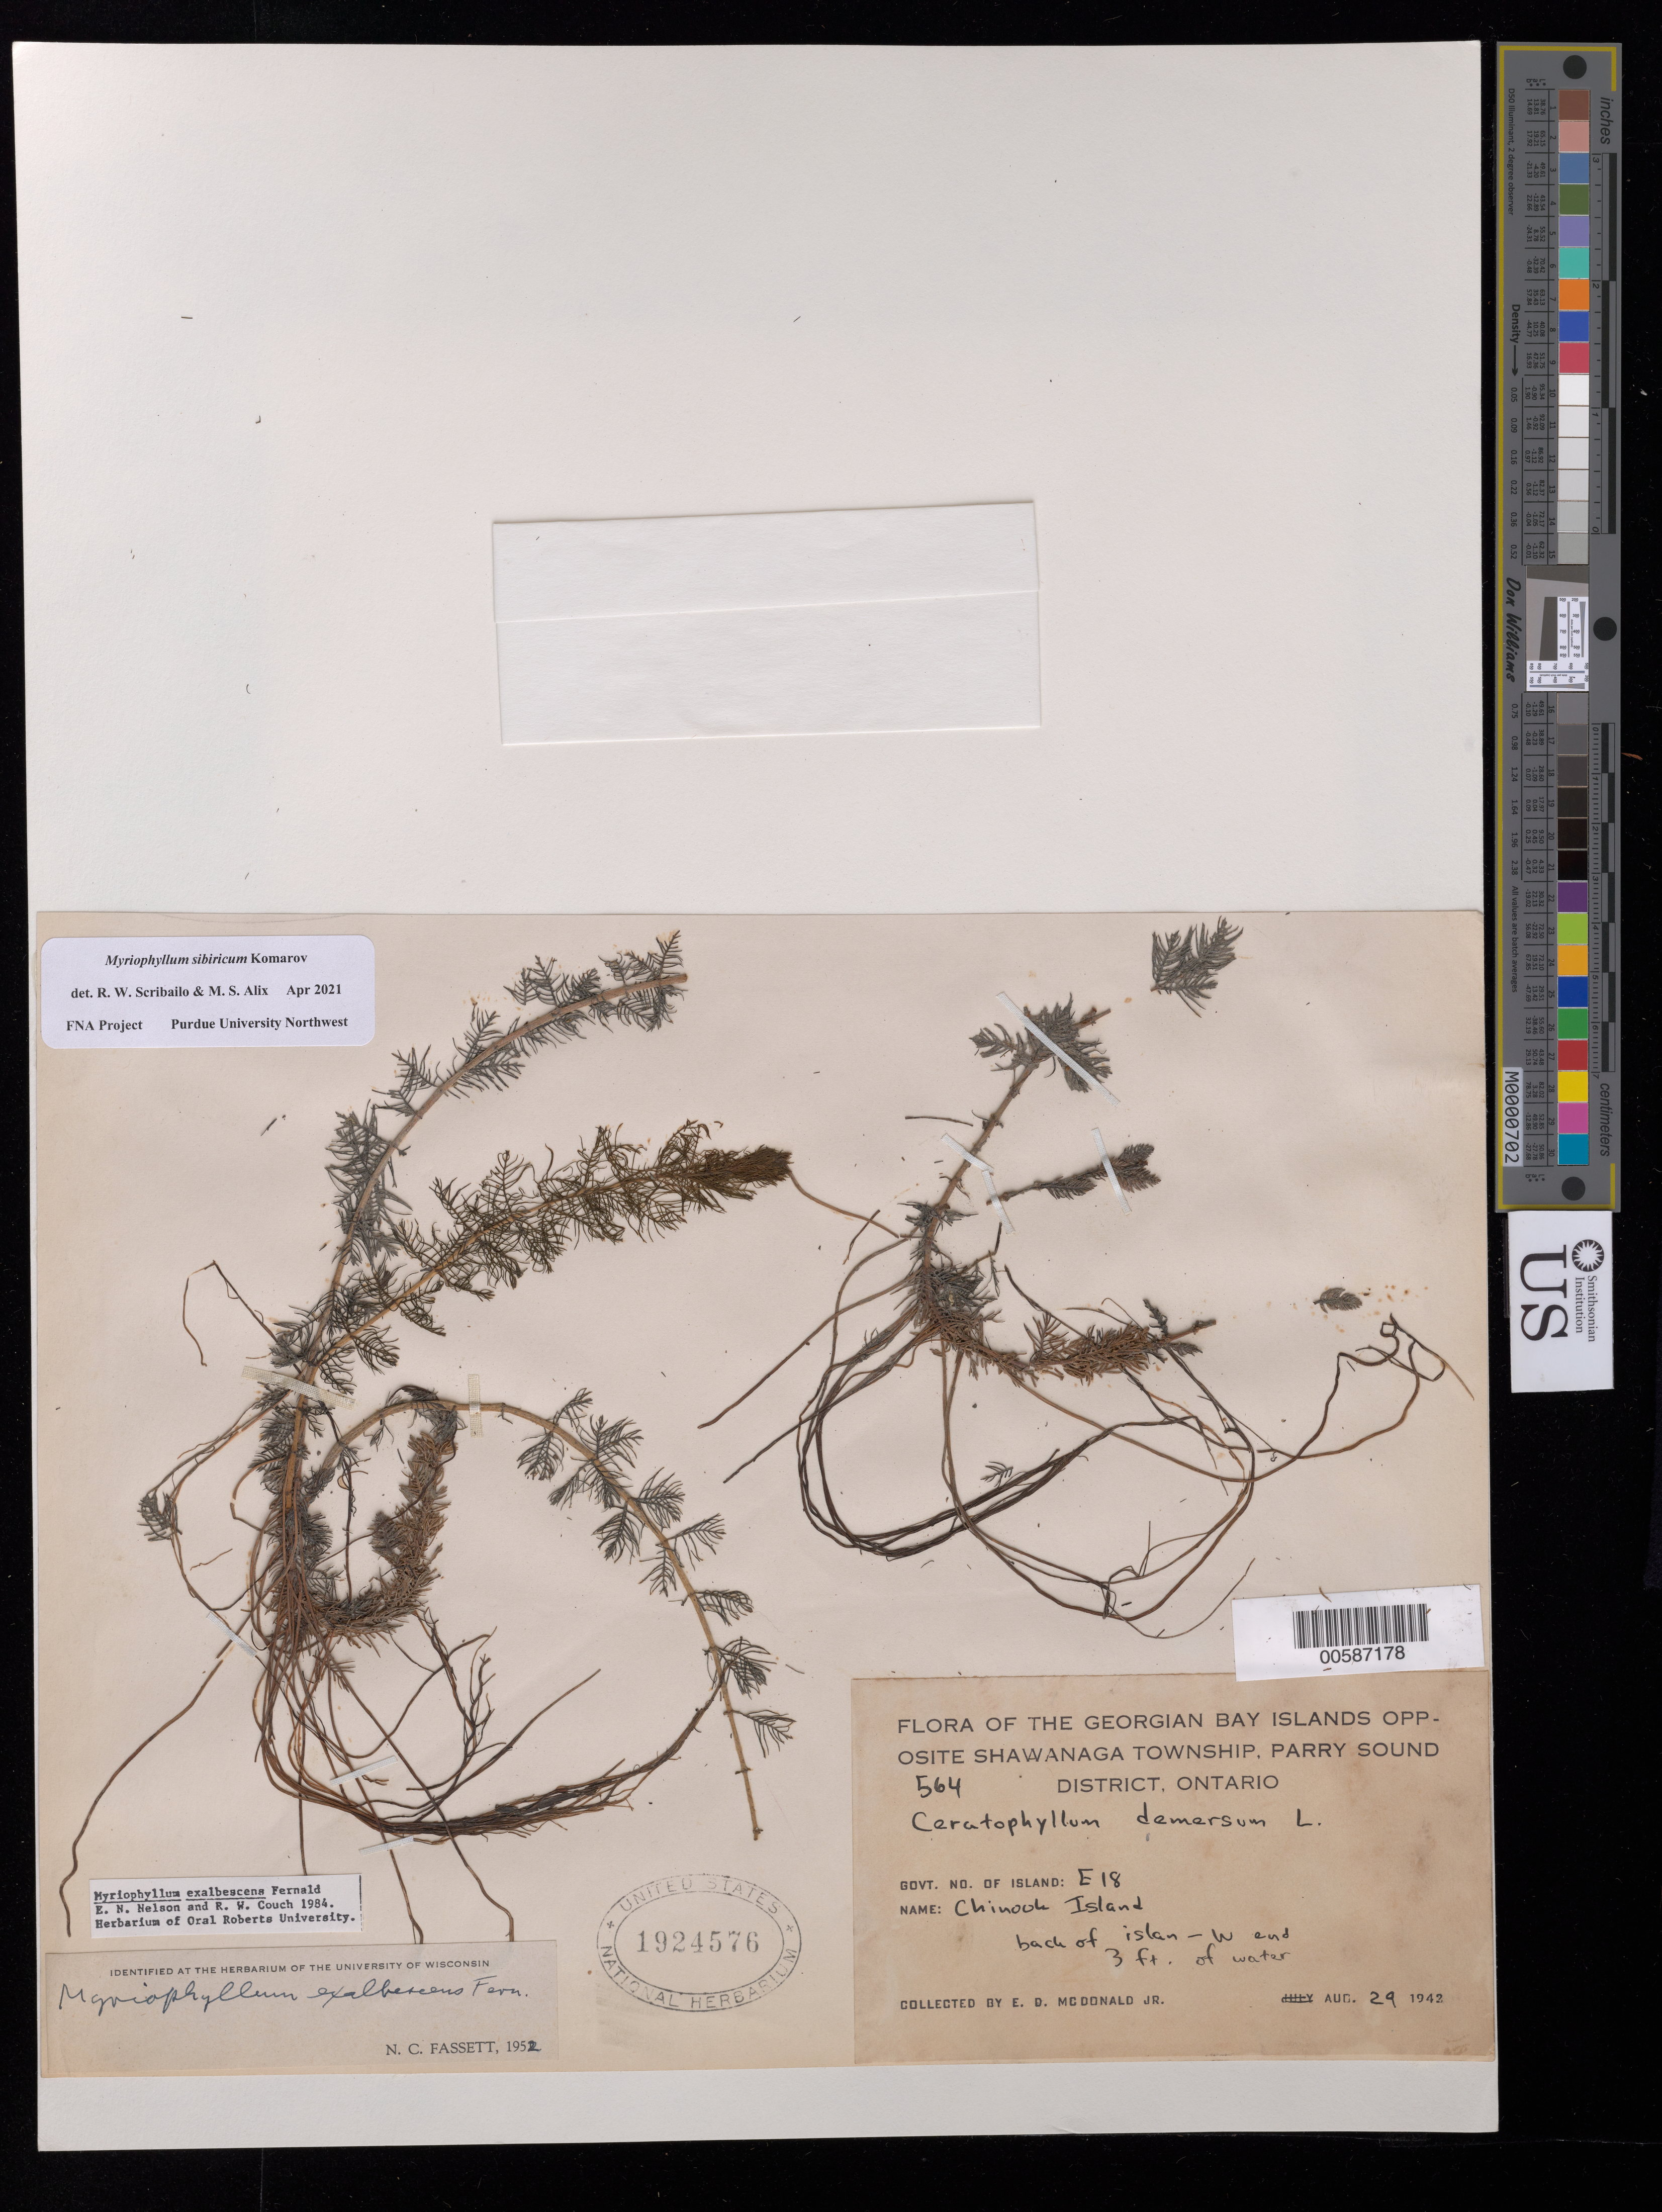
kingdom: Plantae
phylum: Tracheophyta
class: Magnoliopsida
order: Saxifragales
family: Haloragaceae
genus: Myriophyllum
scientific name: Myriophyllum sibiricum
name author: Kom.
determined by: Scribailo, R. W.; Alix, M. S.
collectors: E. D. McDonald Jr.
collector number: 564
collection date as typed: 29 Aug 1942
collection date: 1942-08-29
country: Canada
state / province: Ontario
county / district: Parry Sound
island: Chinook Island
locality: Chinook Island, Govt. island # E18. [County questionable]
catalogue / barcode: US 1924576